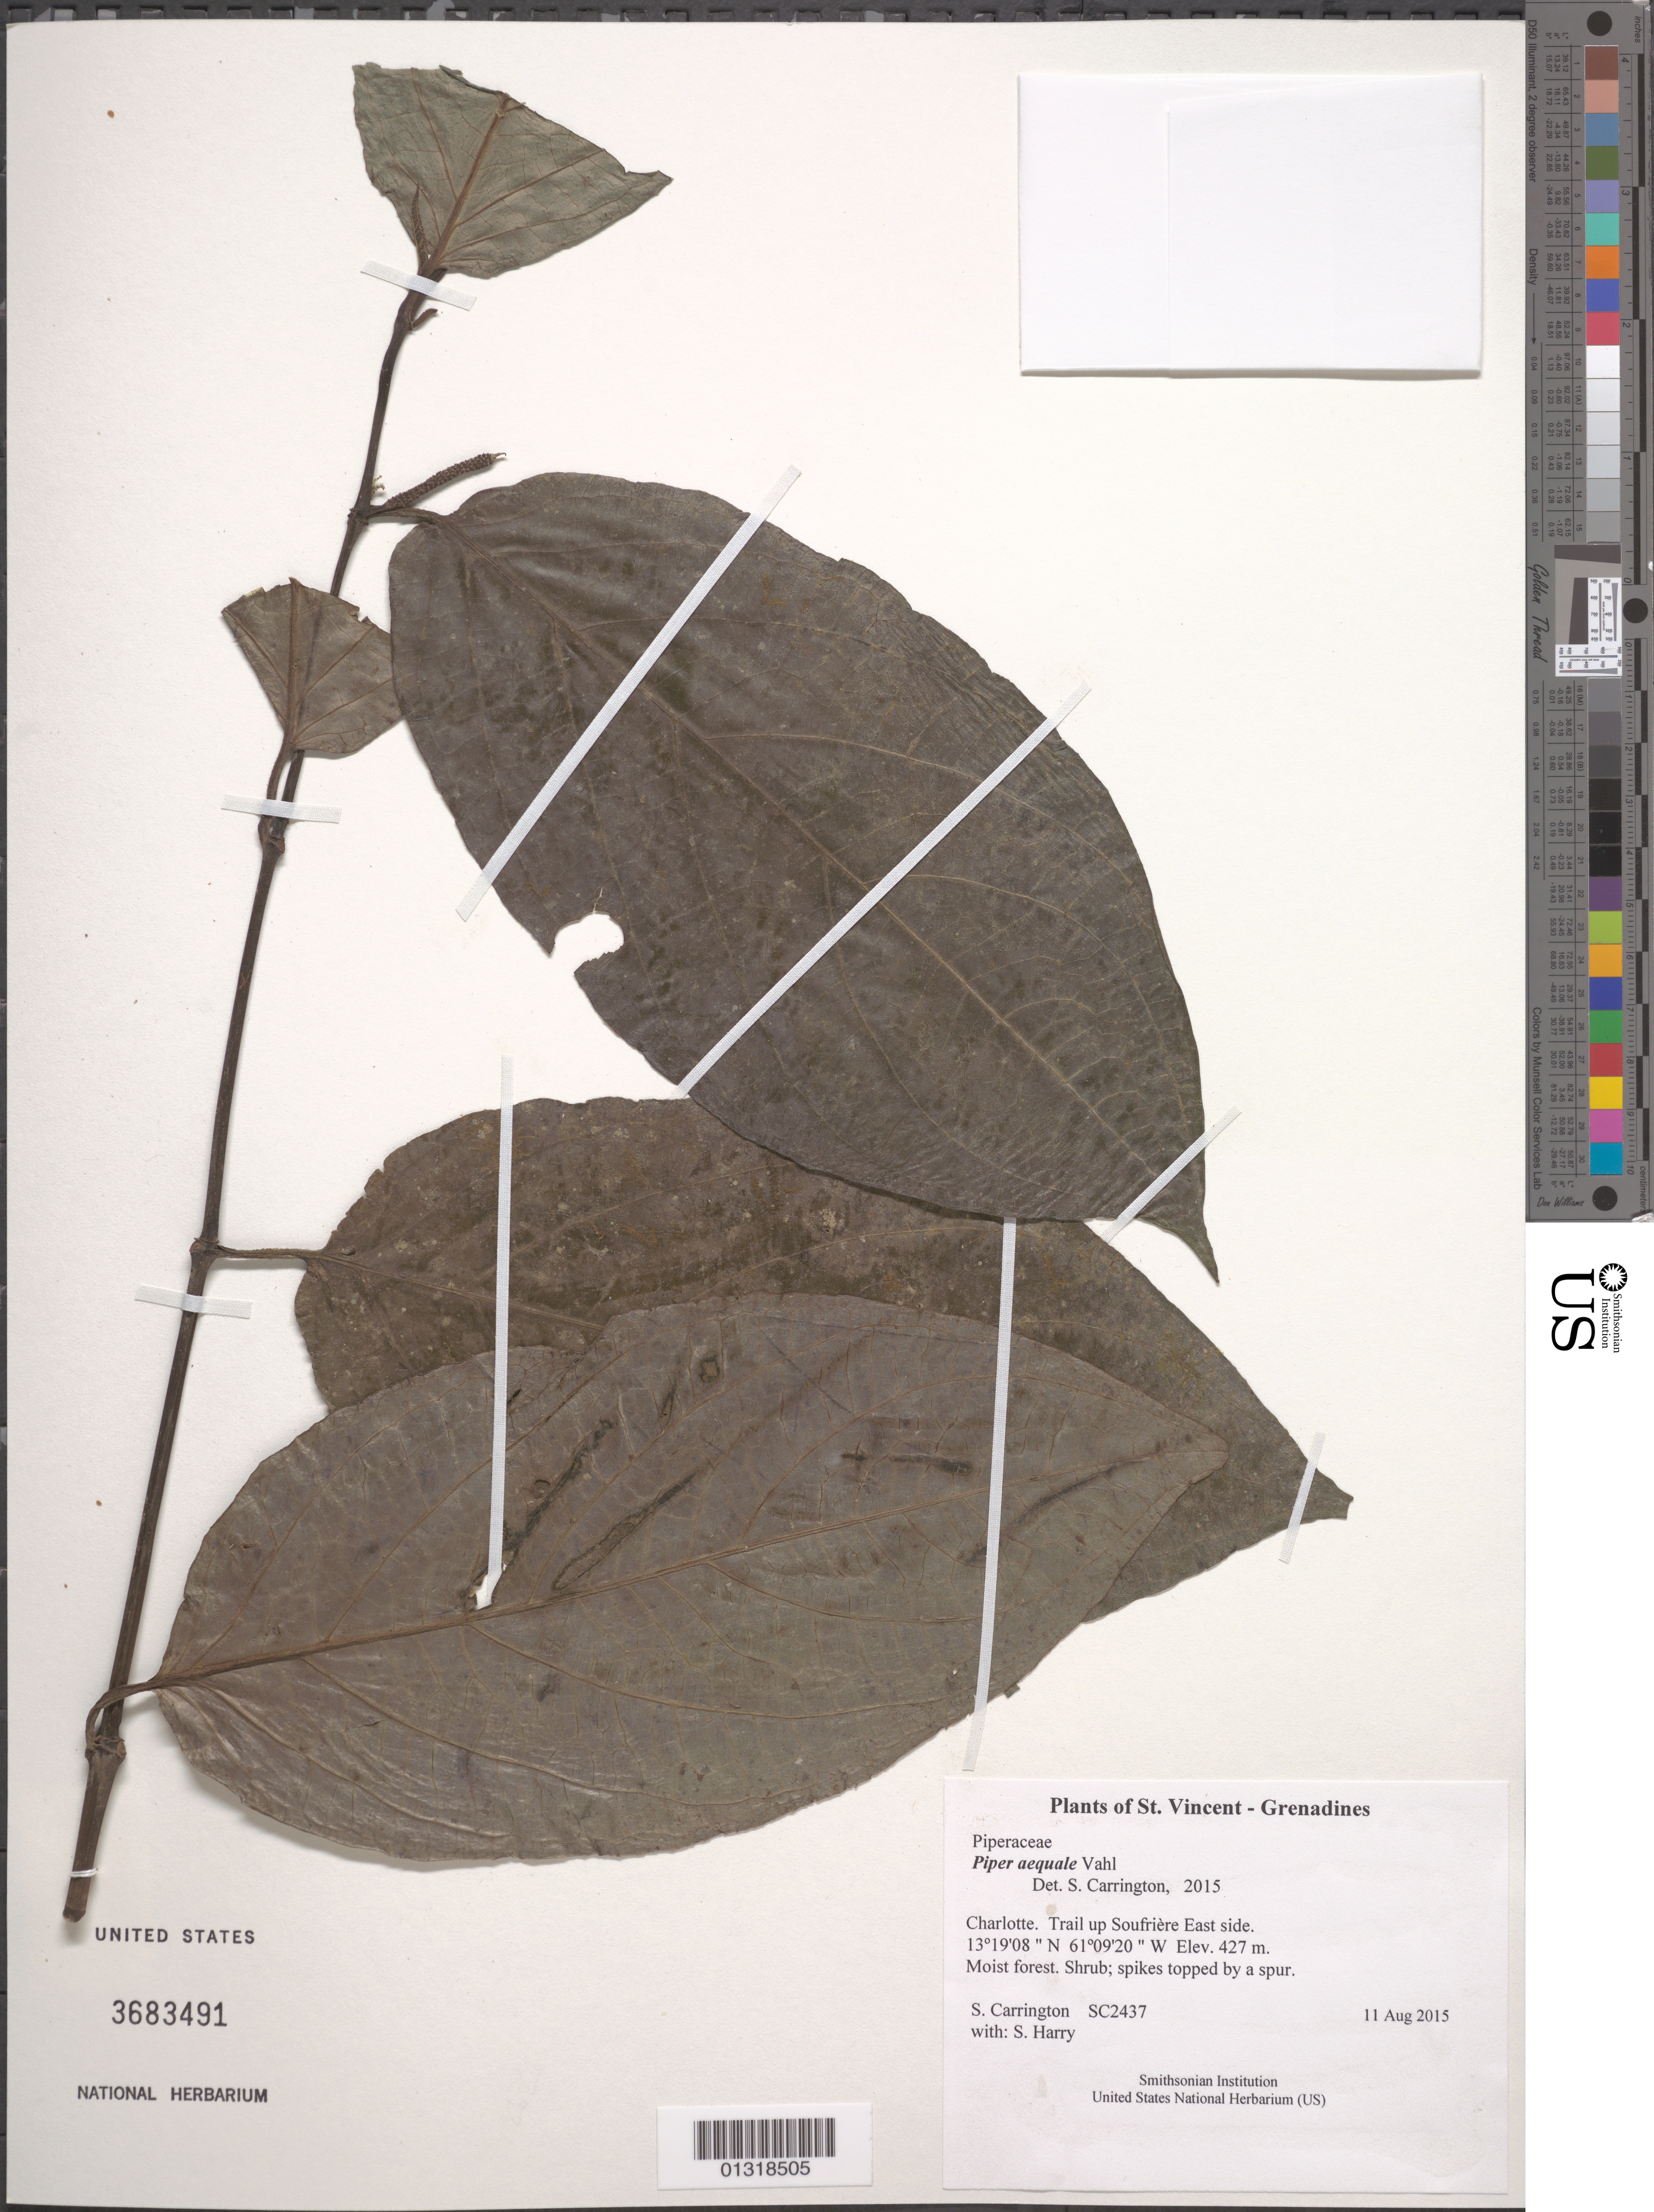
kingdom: Plantae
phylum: Tracheophyta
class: Magnoliopsida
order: Piperales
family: Piperaceae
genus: Piper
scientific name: Piper aequale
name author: Vahl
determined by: Carrington, C. M. S.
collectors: C. M. S. Carrington & S. Harry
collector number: SC2437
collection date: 2015-08-11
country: St. Vincent - Grenadines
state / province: Charlotte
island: St Vincent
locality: Trail up Soufrière East side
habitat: Moist forest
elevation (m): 427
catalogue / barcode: US 3683491